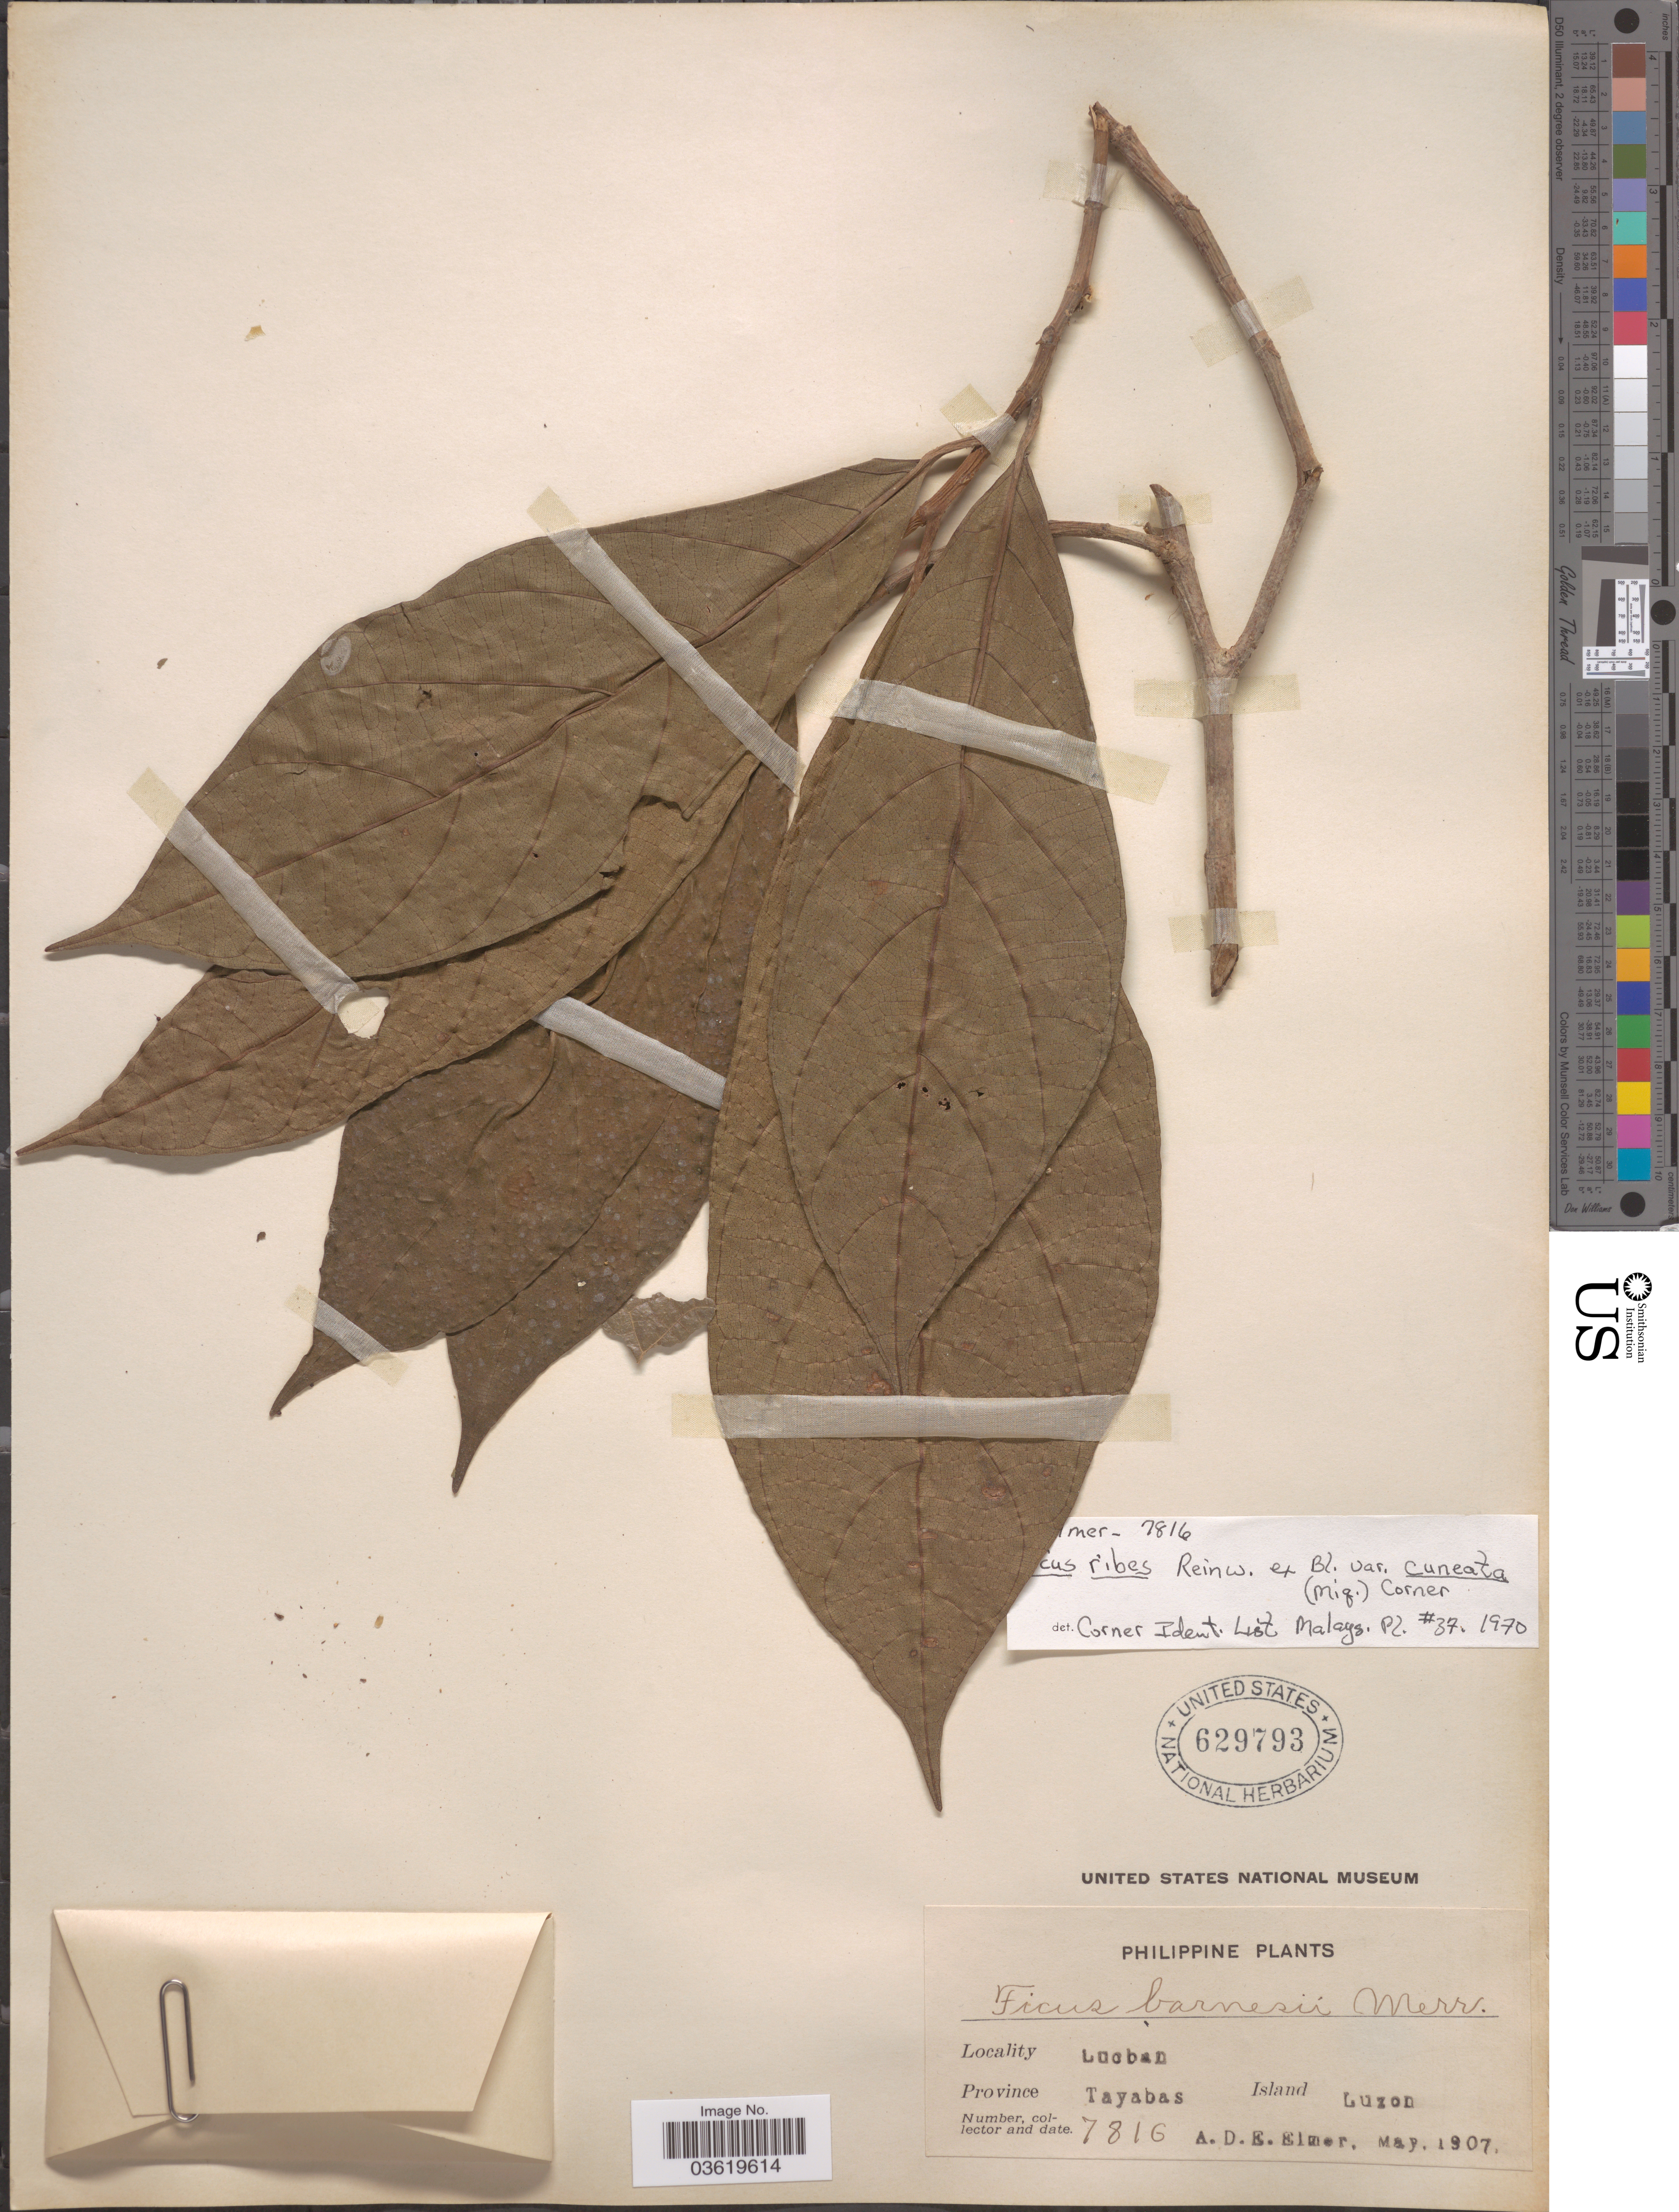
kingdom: Plantae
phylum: Tracheophyta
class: Magnoliopsida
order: Rosales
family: Moraceae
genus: Ficus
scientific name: Ficus ribes var. cuneata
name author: (Miq.) Corner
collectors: A. D. E. Elmer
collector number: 7816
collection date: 1907-05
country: Philippines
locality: Lucban. Province Tayabas. Island Luzon.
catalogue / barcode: US 629793